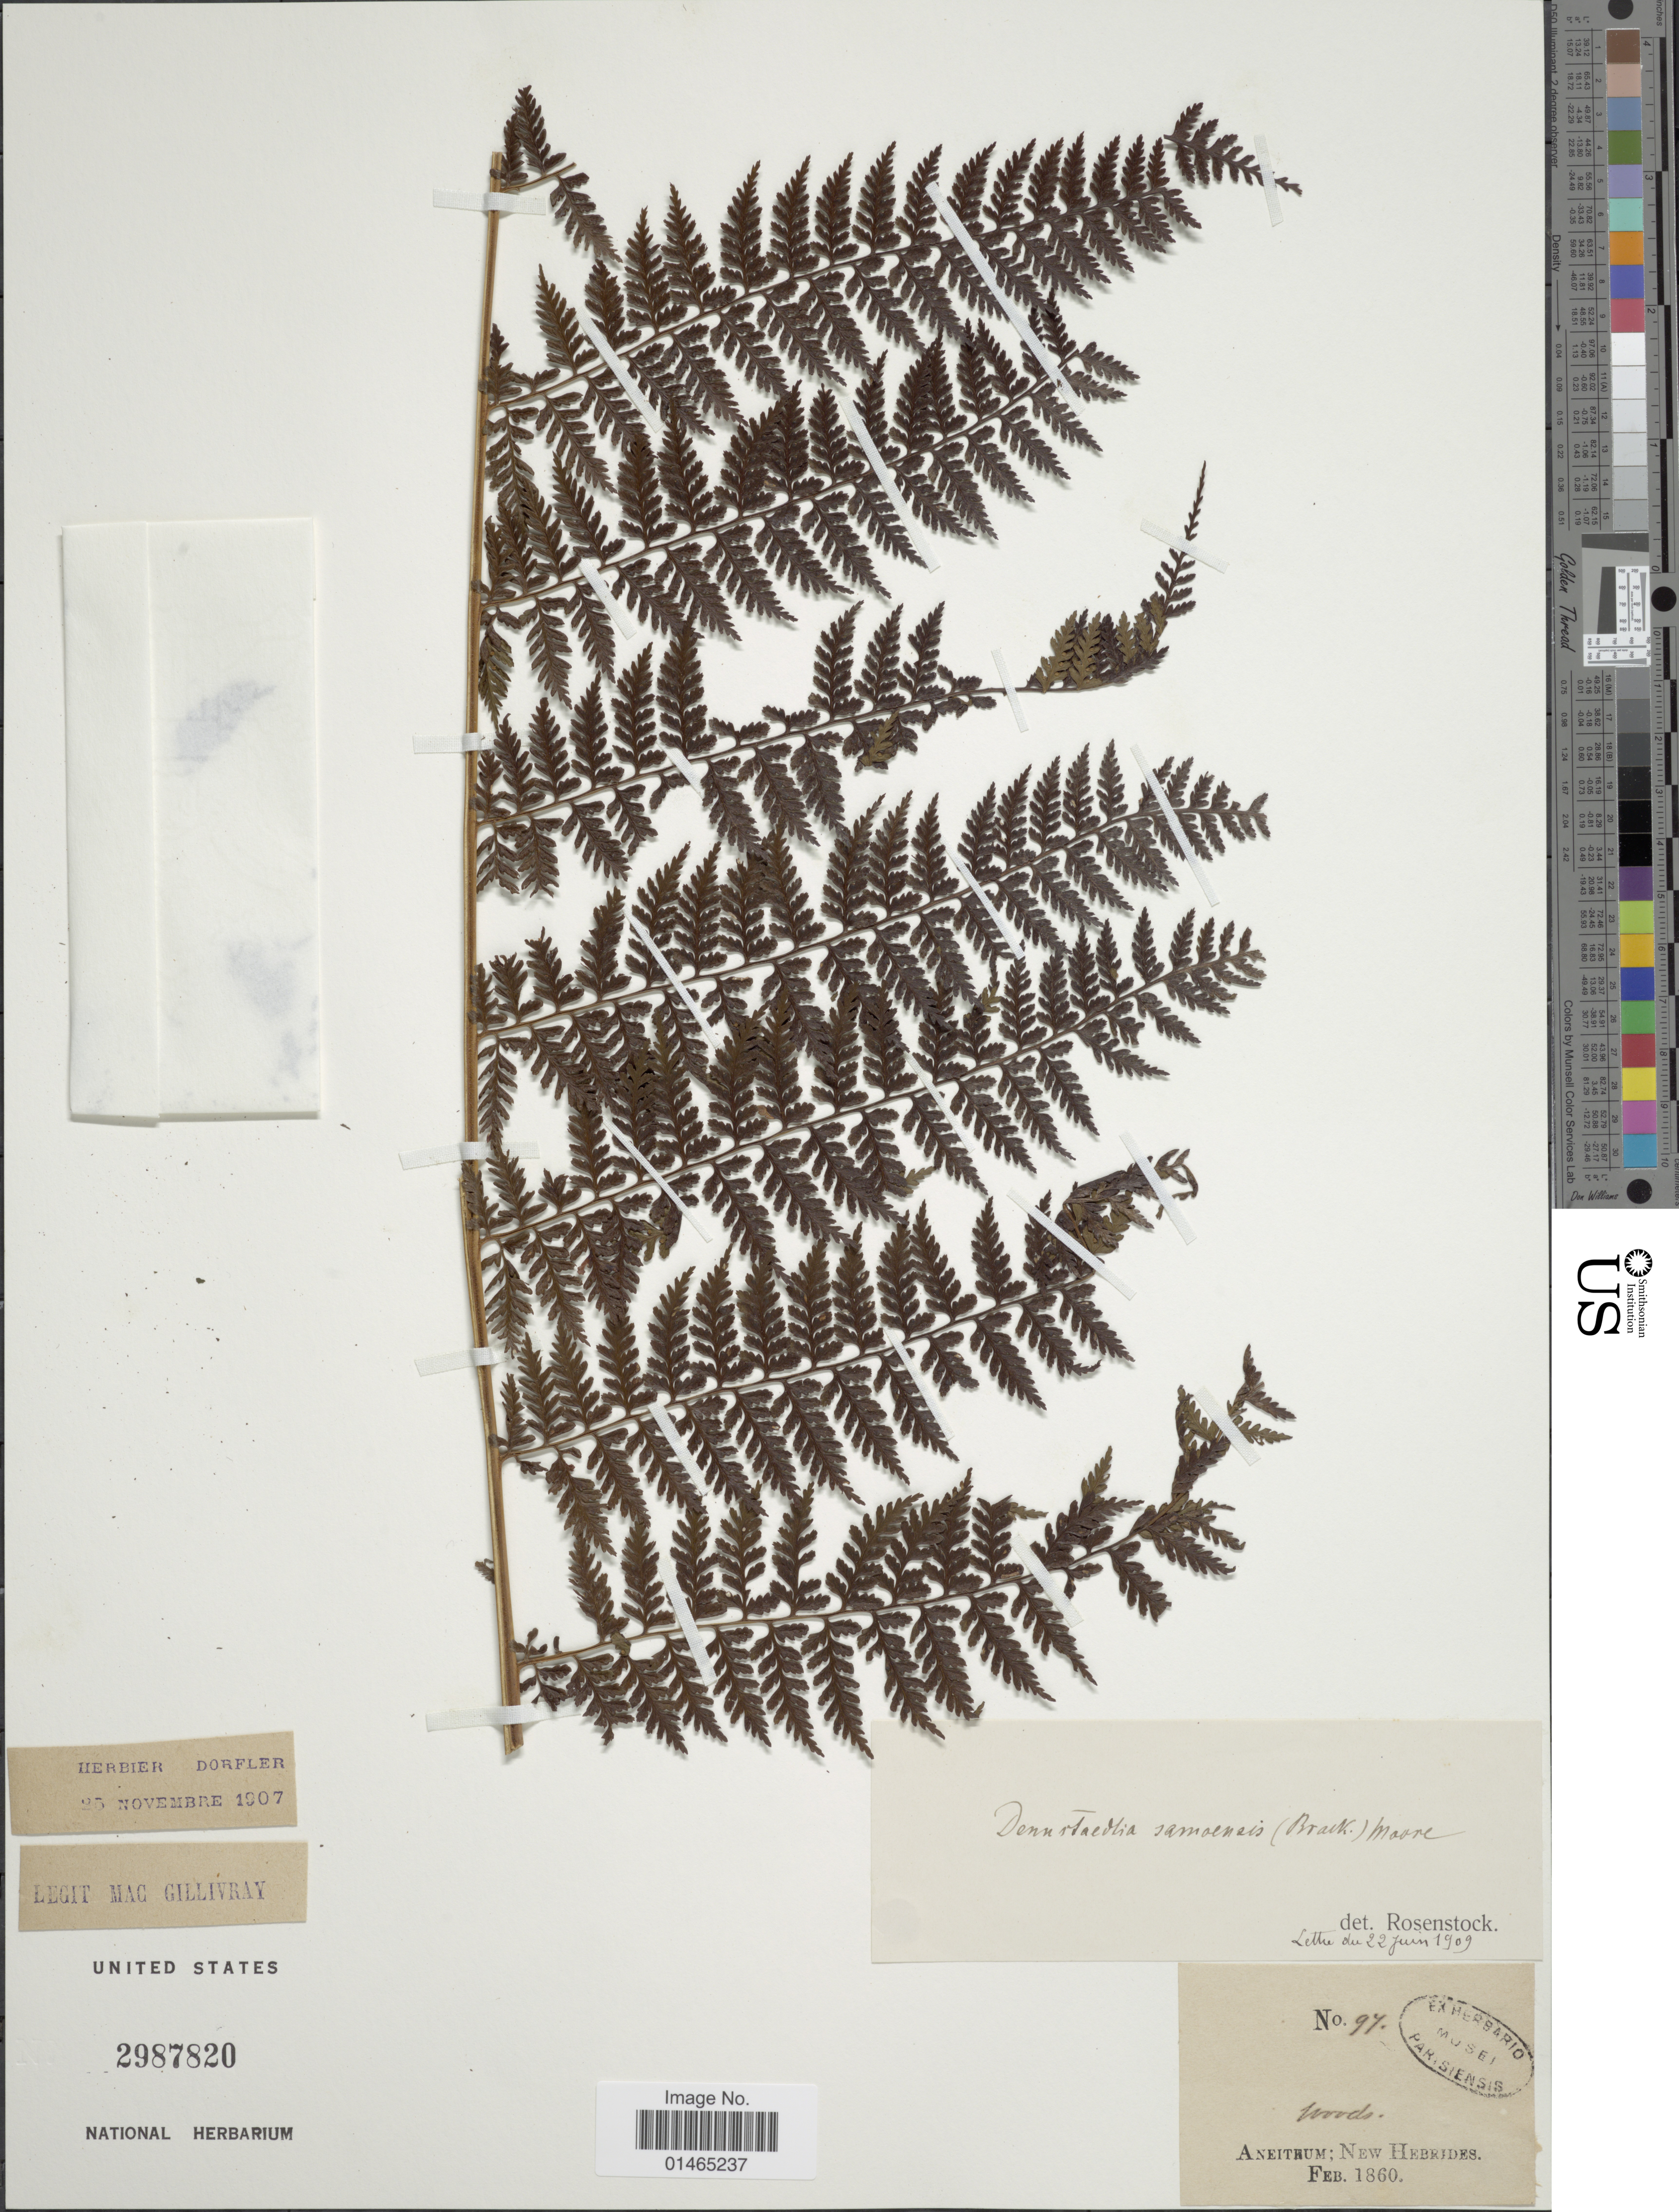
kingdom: Plantae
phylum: Tracheophyta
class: Polypodiopsida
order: Polypodiales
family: Dennstaedtiaceae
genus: Dennstaedtia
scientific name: Dennstaedtia samoensis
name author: (Brack.) T. Moore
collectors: ex herb. Mus. Paraensis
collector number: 97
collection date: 1860-02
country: Vanuatu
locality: Aneithum: New Hebrides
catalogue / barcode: US 2987820